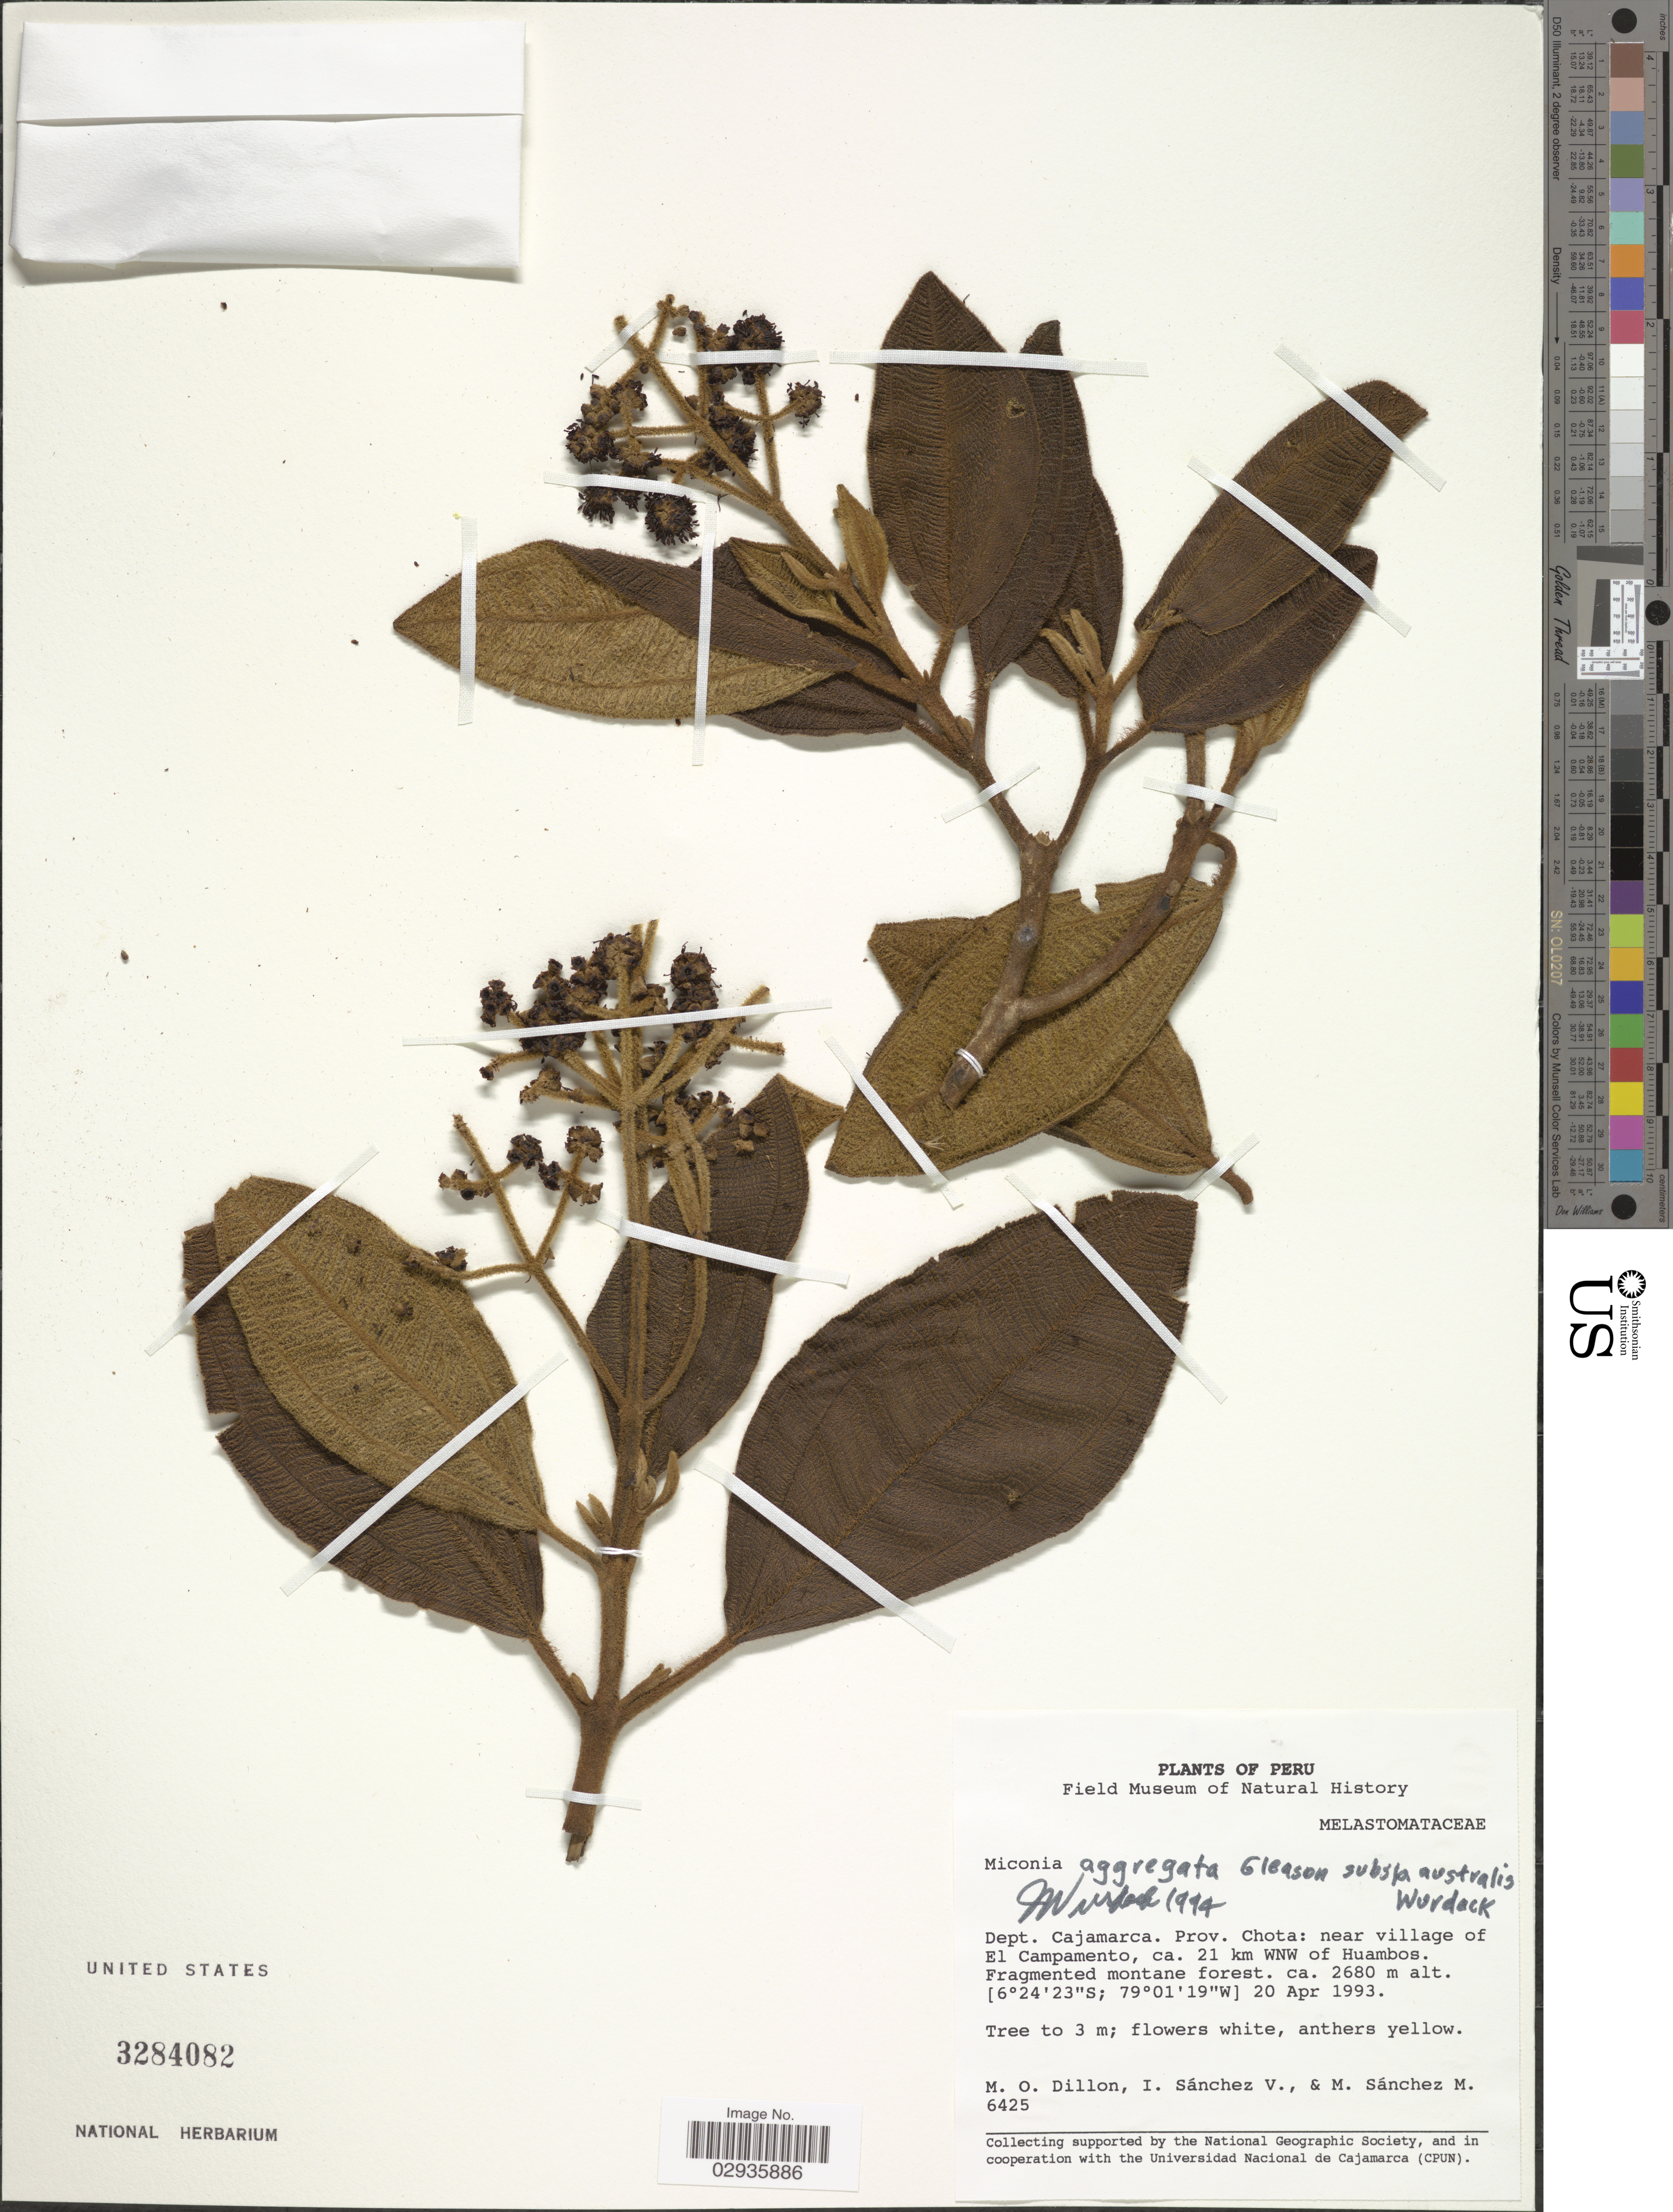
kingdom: Plantae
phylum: Tracheophyta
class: Magnoliopsida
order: Myrtales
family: Melastomataceae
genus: Miconia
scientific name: Miconia aggregata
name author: Gleason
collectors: M. O. Dillon, I. Sánchez Vega & M. Sanchez M.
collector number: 6425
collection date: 1993-04-20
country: Peru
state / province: Cajamarca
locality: Dept. Cajamarca. Prov. Chota: near village of El Campamento, ca. 21 km WNW of Huambos.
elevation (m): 2680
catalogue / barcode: US 3284082